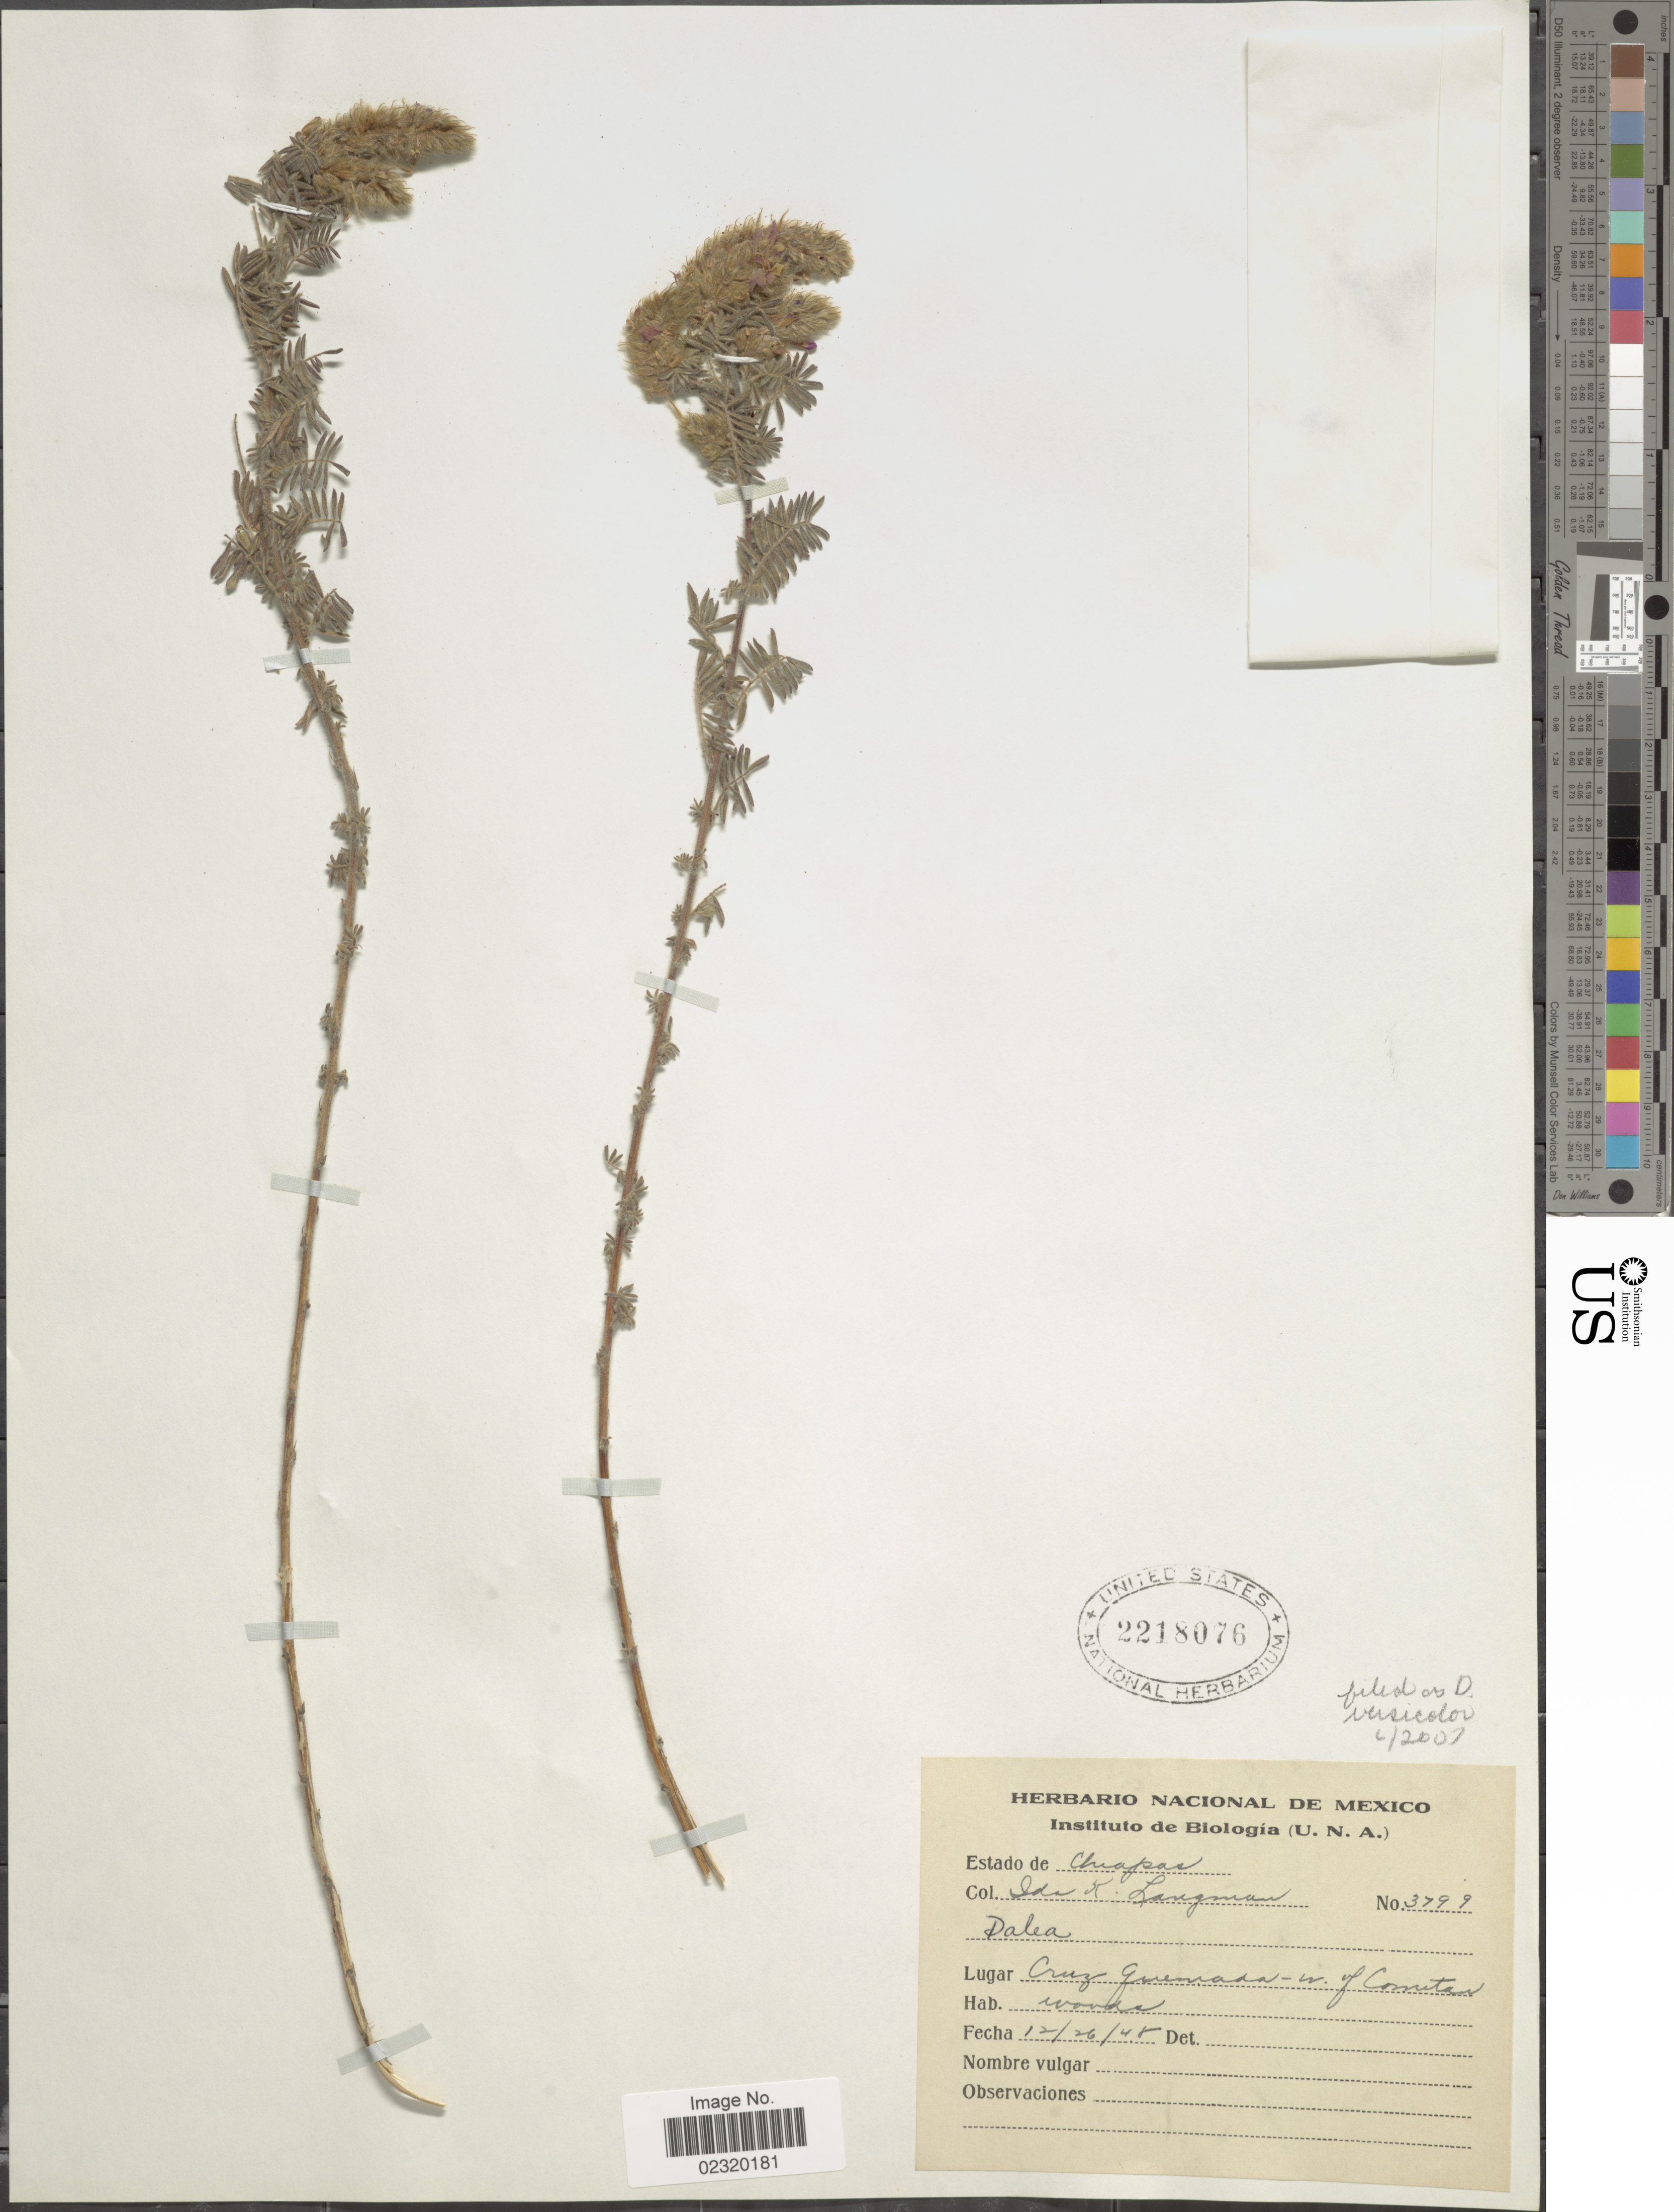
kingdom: Plantae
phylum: Tracheophyta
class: Magnoliopsida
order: Fabales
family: Fabaceae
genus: Dalea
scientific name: Dalea versicolor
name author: Zucc.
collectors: I. K. Langman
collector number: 3799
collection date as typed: Transcribed d/m/y: 26/12/48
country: Mexico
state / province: Chiapas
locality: Cruz Quemada - w. of Comitán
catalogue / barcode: US 2218076